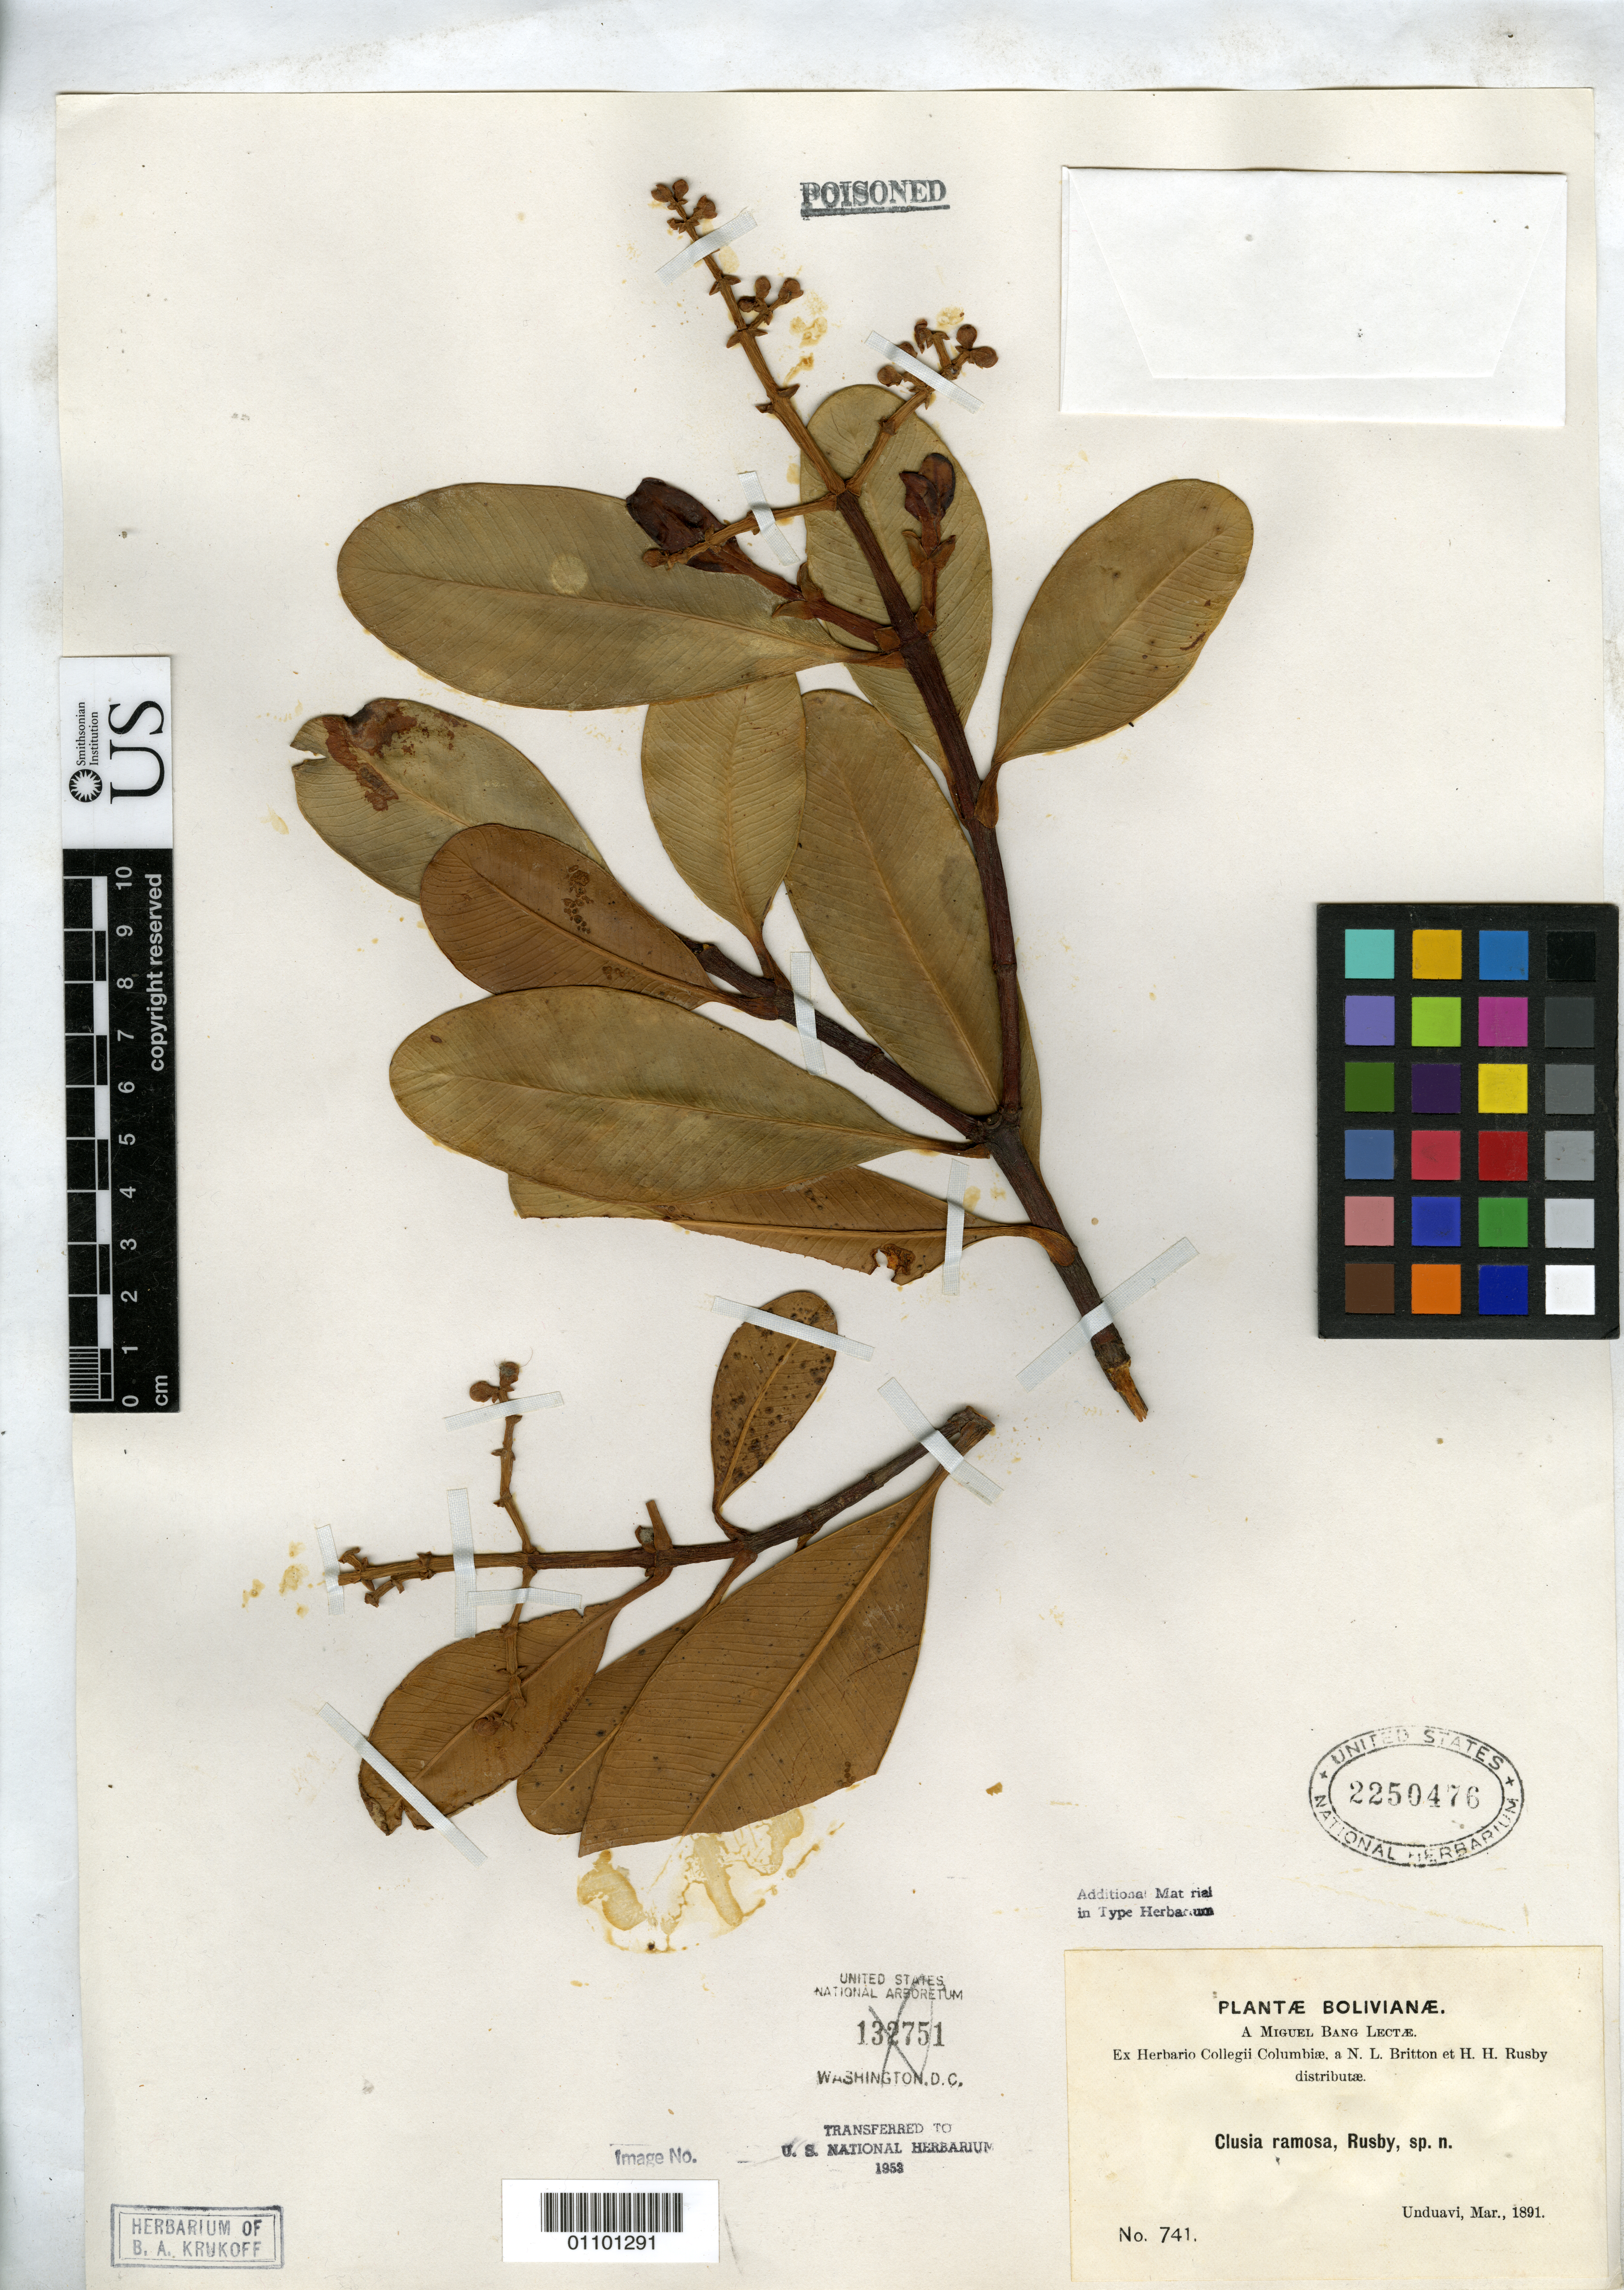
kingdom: Plantae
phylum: Tracheophyta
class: Magnoliopsida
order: Malpighiales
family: Clusiaceae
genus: Clusia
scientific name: Clusia ramosa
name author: Rusby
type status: Type Collection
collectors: M. Bang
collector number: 741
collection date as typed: Mar 1891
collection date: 1891-03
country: Bolivia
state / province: La Paz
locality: Unduavi, Yungas.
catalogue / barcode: US 2250476